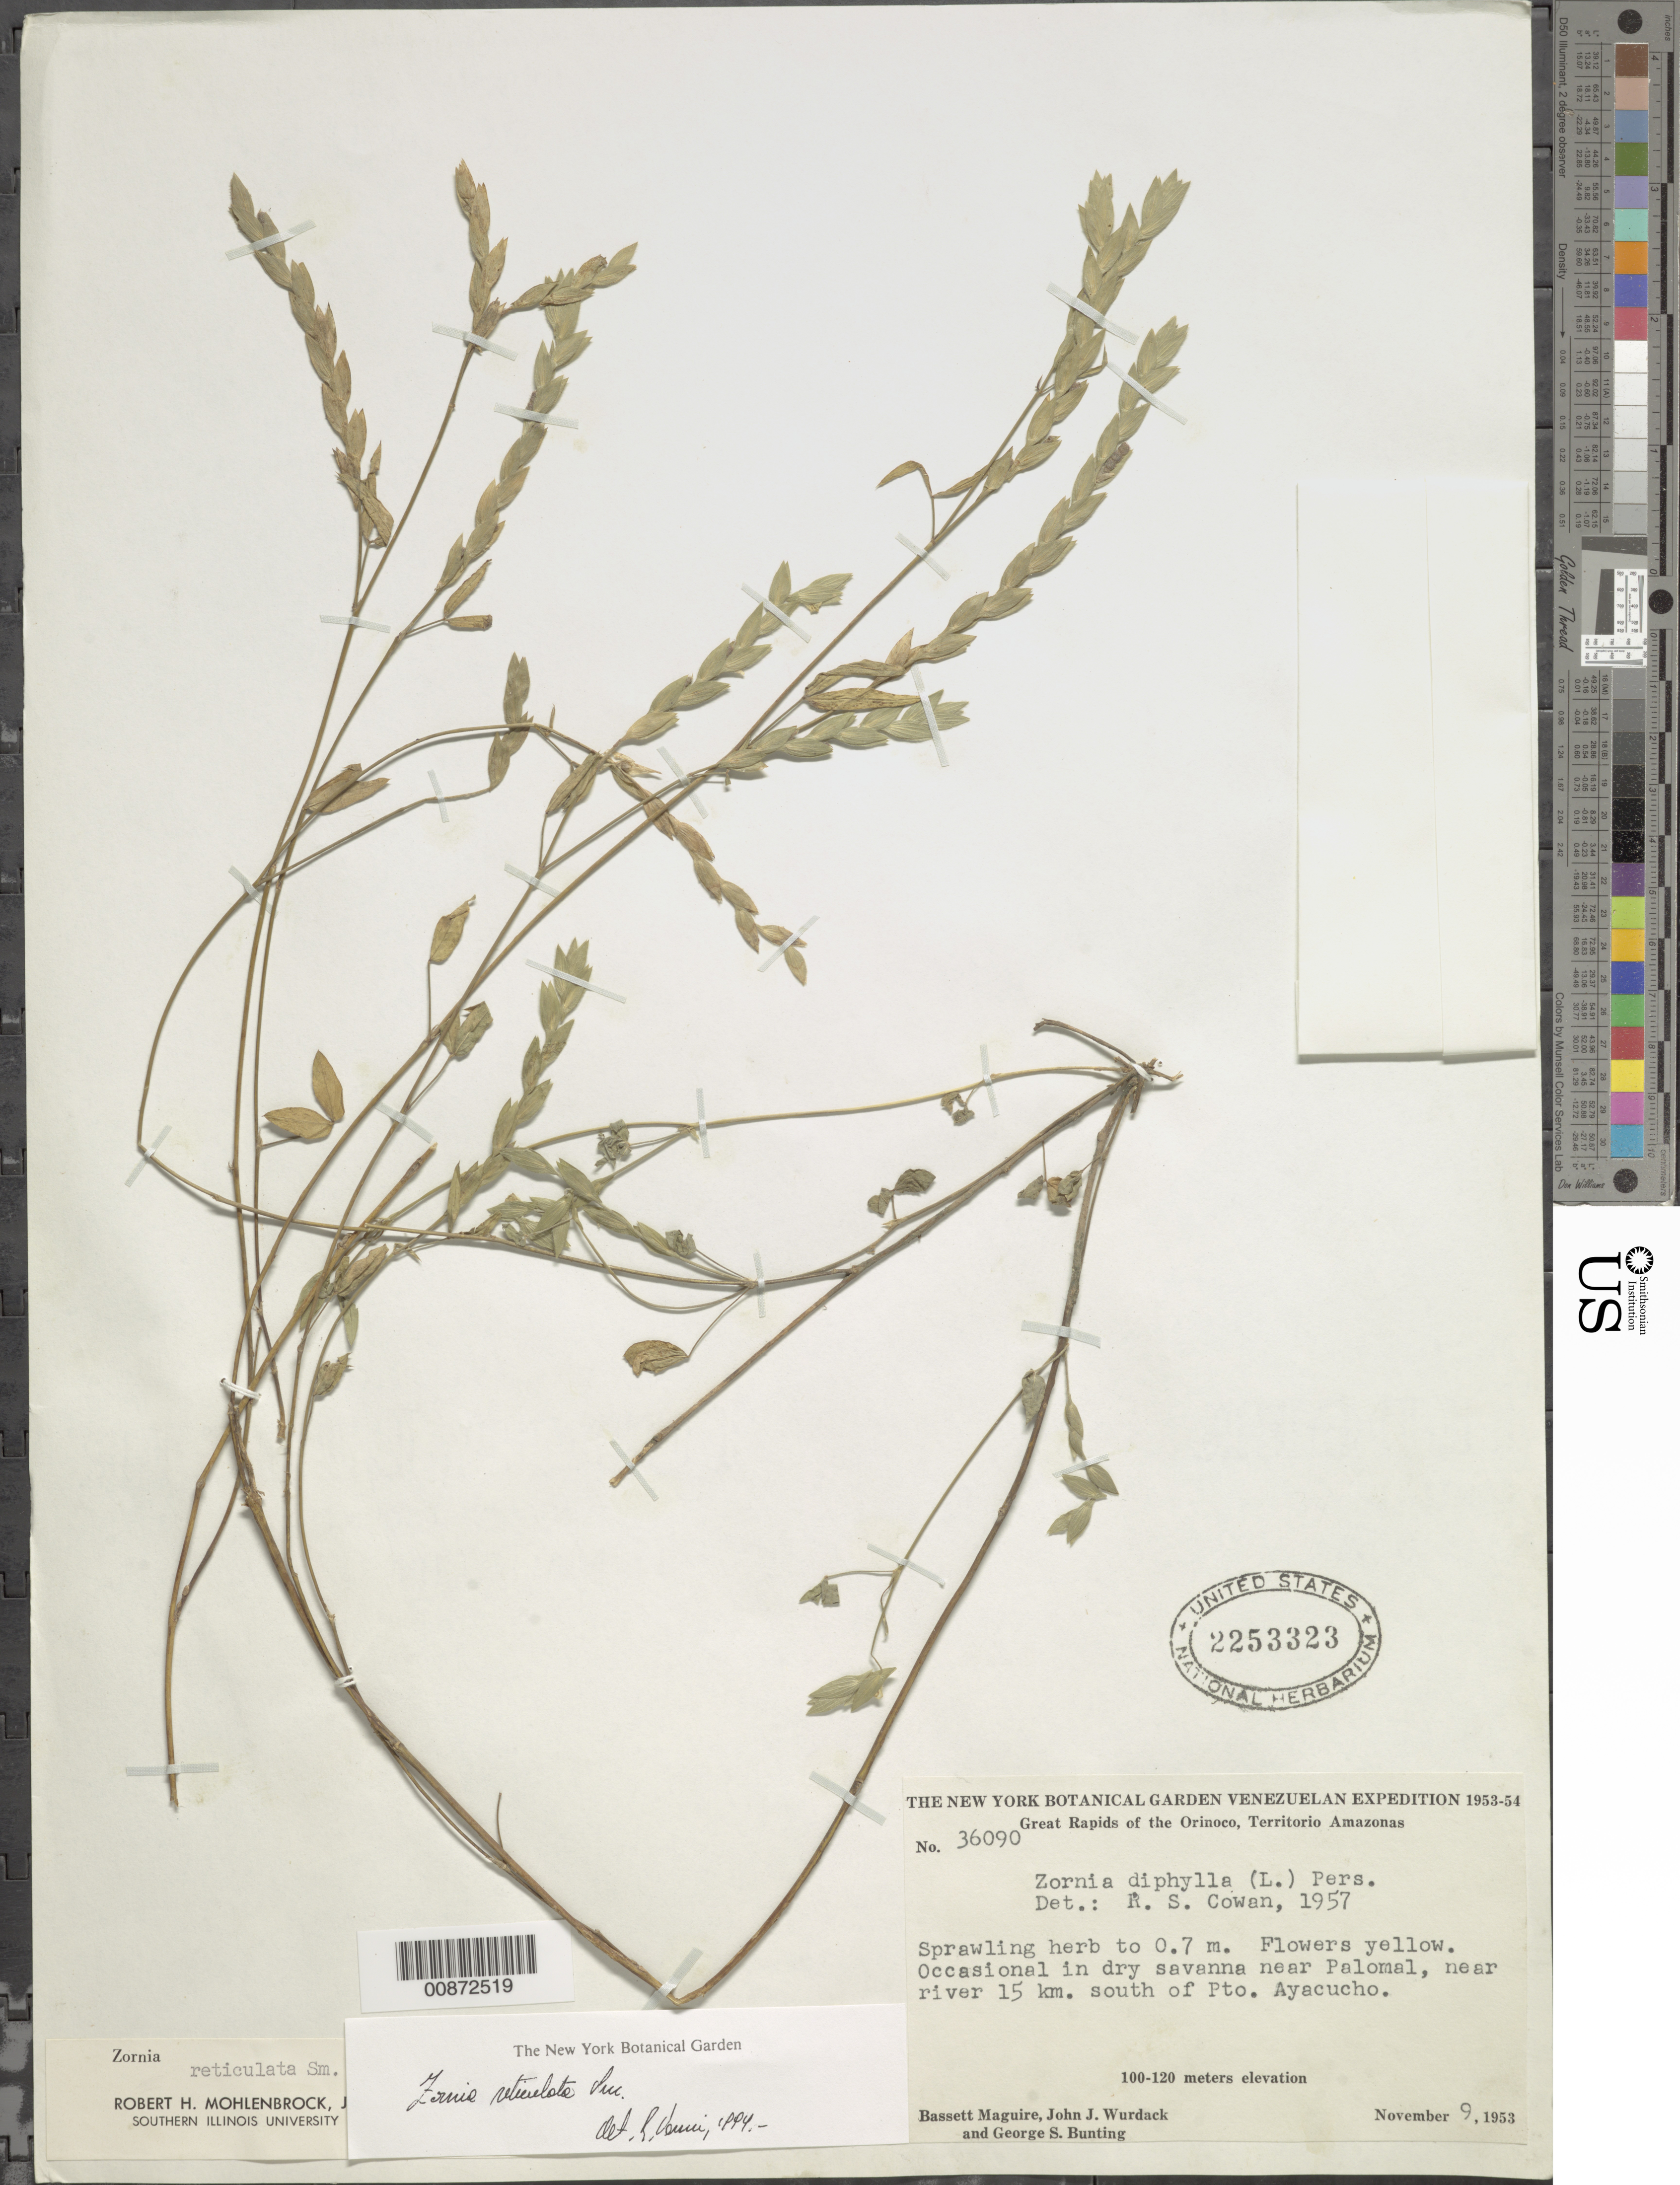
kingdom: Plantae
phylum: Tracheophyta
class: Magnoliopsida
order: Fabales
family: Fabaceae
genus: Zornia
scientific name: Zornia reticulata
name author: Sm.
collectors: B. Maguire, J. J. Wurdack & G. S. Bunting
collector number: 36090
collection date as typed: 9-Nov-53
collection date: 1953-11-09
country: Venezuela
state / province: Amazonas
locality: Palomal, 15 km south of Puerto Ayacucho, Orinoco River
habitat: Dry savanna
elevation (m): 100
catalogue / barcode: US 2253323